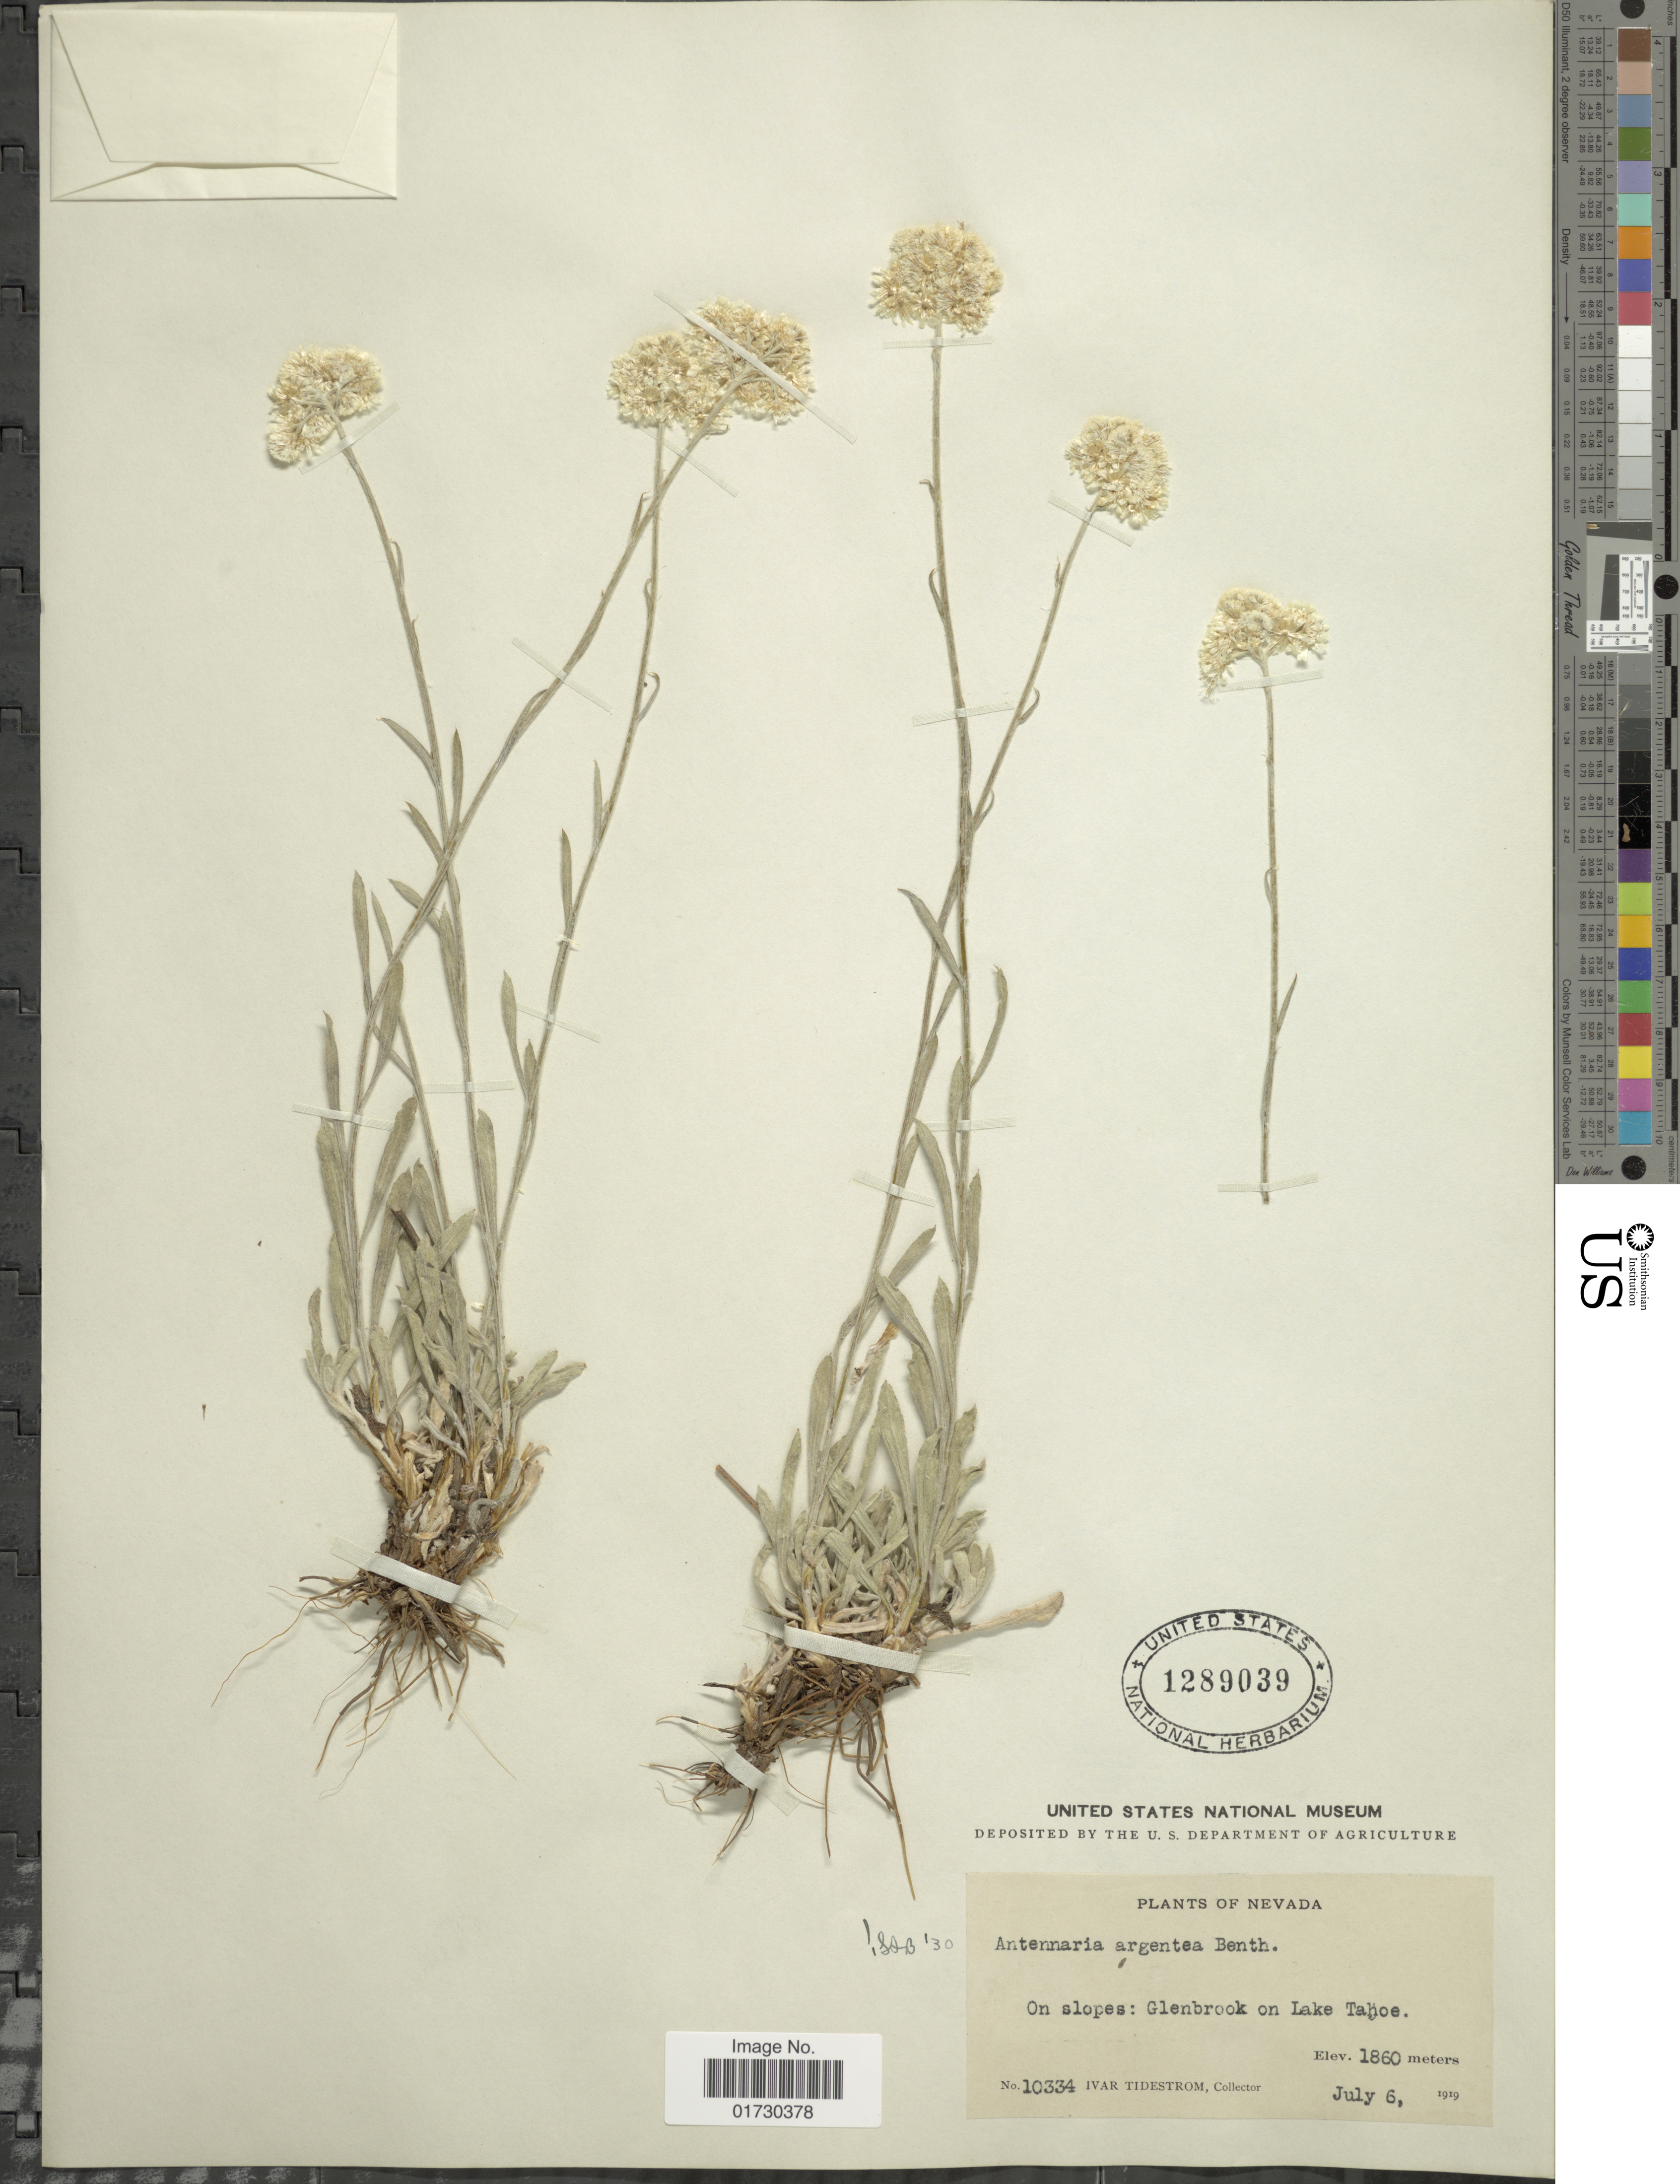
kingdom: Plantae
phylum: Tracheophyta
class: Magnoliopsida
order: Asterales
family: Asteraceae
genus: Antennaria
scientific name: Antennaria argentea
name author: Benth.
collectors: I. F. Tidestrom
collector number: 10334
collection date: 1919-07-06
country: United States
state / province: Nevada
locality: On slope: Glenbrook Lake Tahoe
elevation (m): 1860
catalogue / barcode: US 1289039